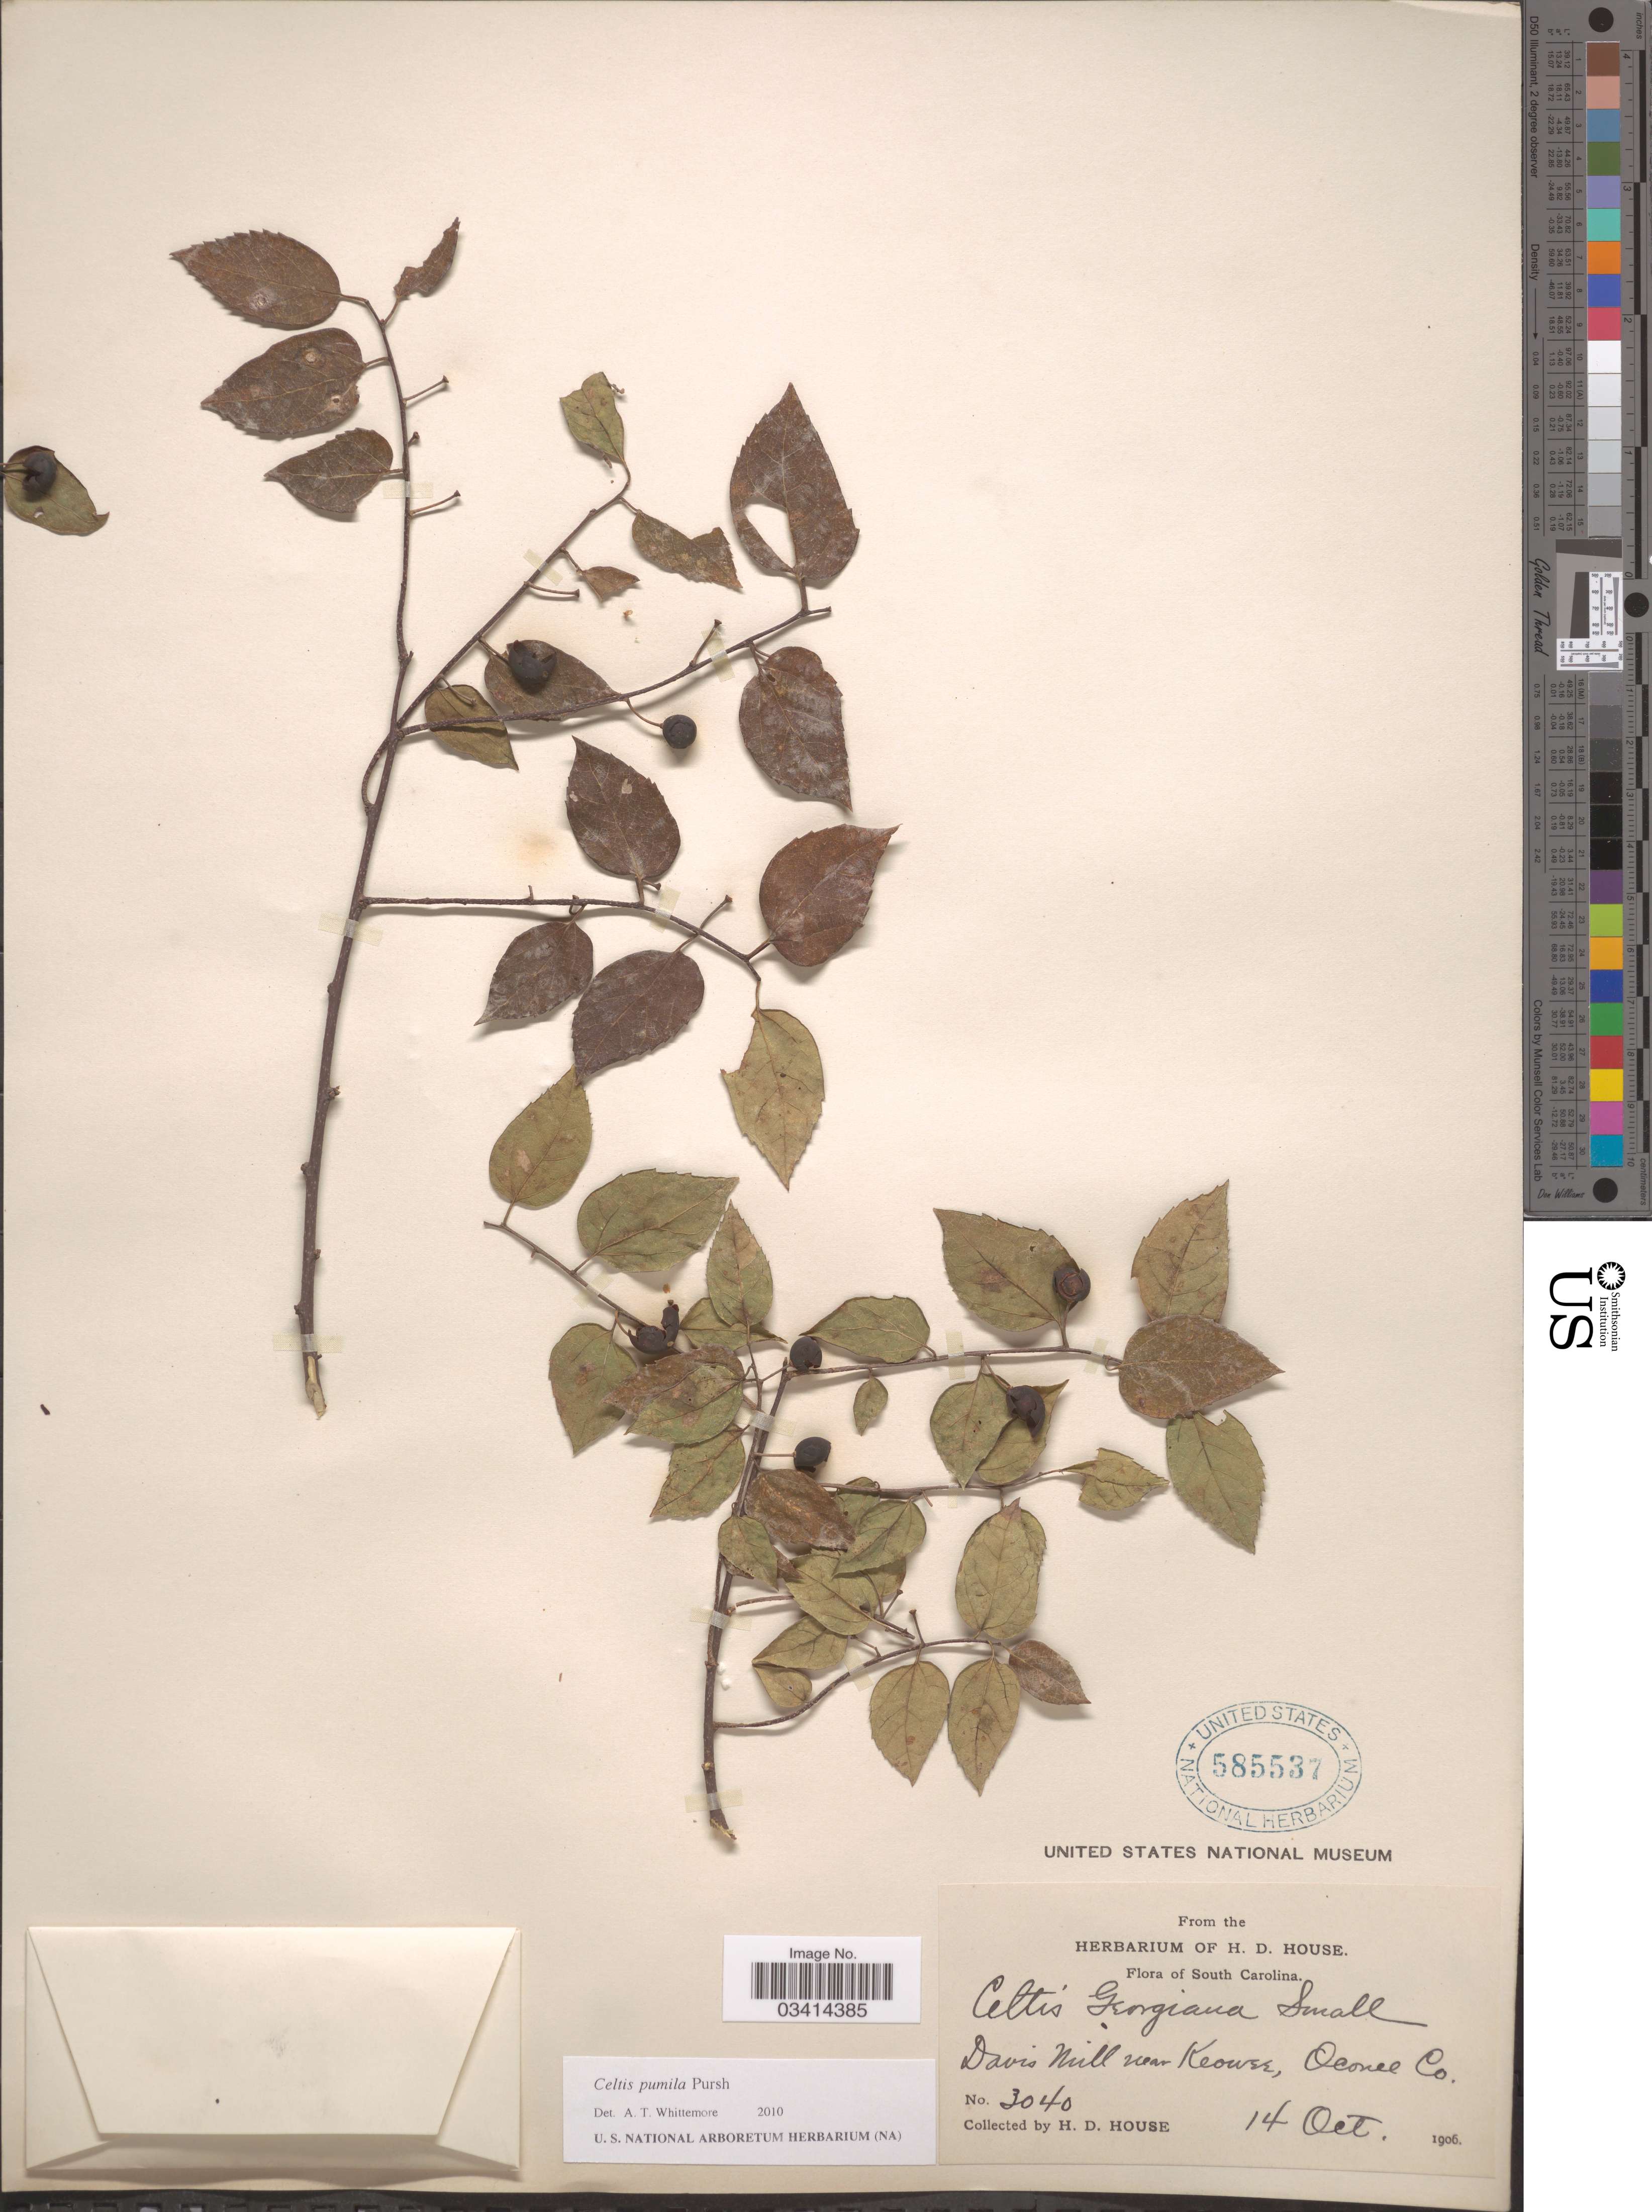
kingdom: Plantae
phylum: Tracheophyta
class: Magnoliopsida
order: Rosales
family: Cannabaceae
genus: Celtis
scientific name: Celtis tenuifolia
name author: Nutt.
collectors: H. D. House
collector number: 3040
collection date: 1906-10-14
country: United States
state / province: South Carolina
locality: Davis Mill near Keowee, Oconee Co.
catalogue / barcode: US 585537